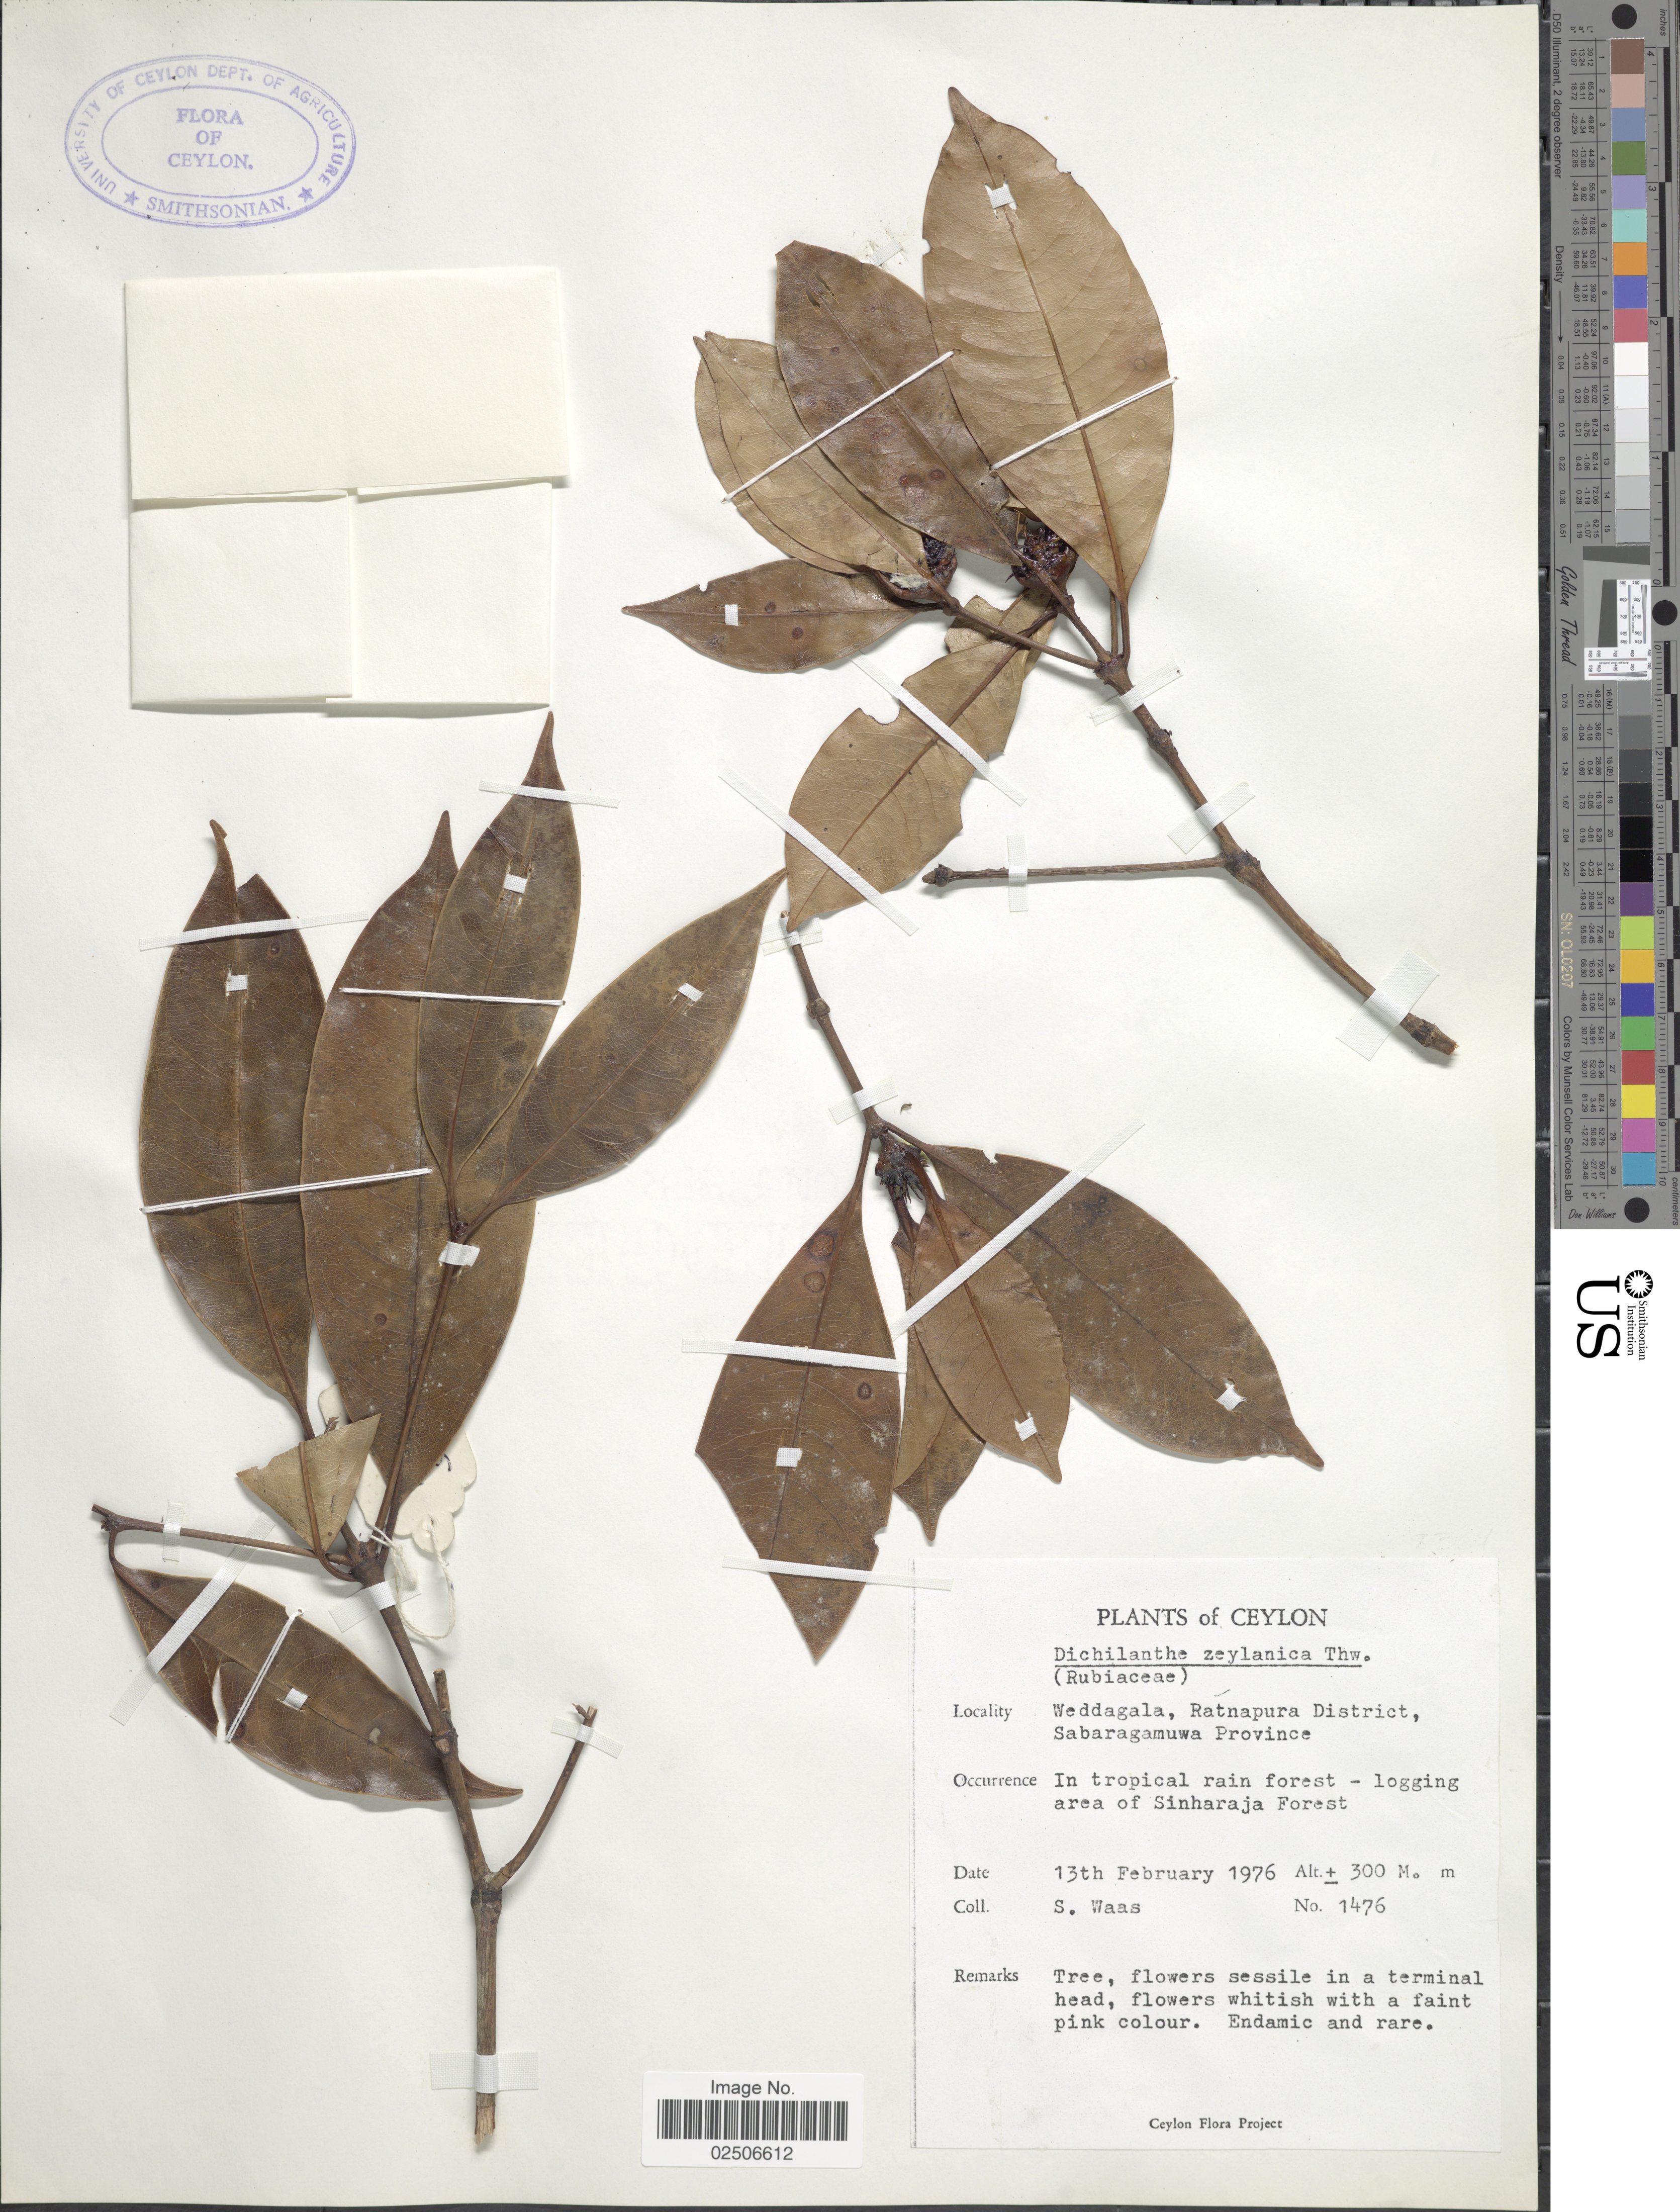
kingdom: Plantae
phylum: Tracheophyta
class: Magnoliopsida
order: Gentianales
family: Rubiaceae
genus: Dichilanthe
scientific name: Dichilanthe zeylanica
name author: Thwaites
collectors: S. Waas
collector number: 1476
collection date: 1976-02-13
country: Sri Lanka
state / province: Sabaragamuwa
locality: Ceylon, Weddagla, Ratnupura District, in tropical rain forest-logging area of Sinharaja Forest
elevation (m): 300